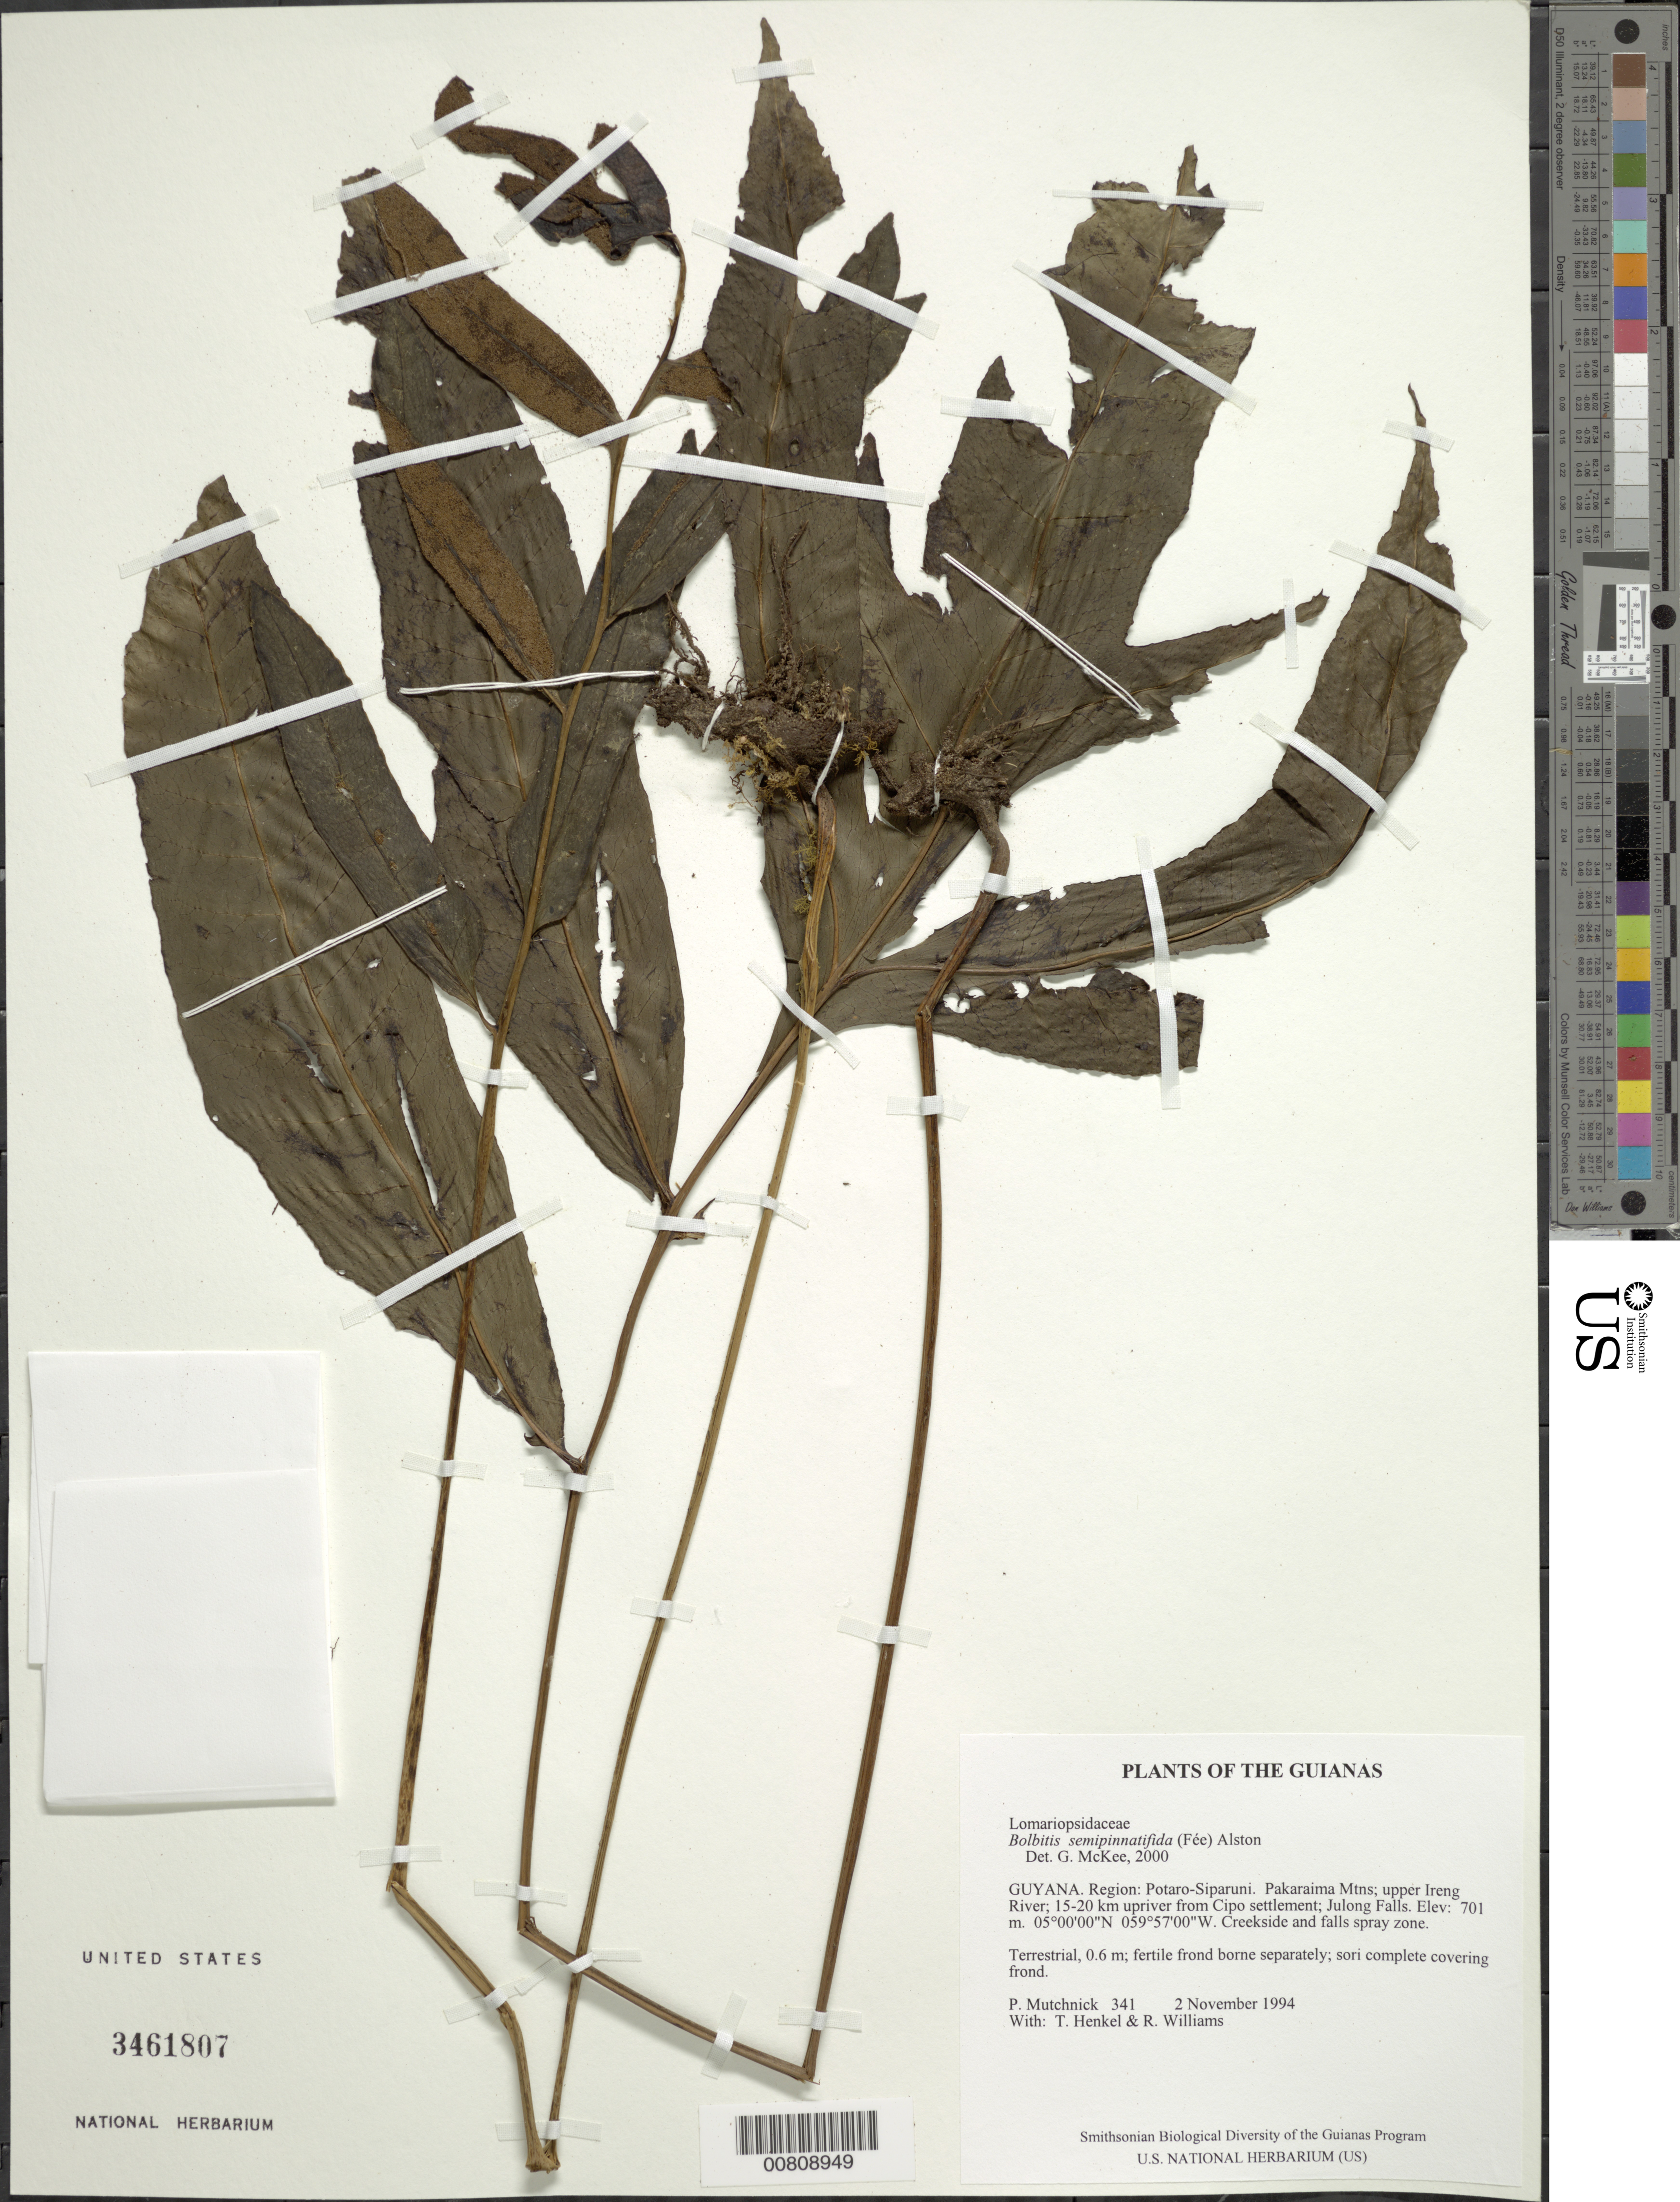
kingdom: Plantae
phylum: Tracheophyta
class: Polypodiopsida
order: Polypodiales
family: Dryopteridaceae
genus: Bolbitis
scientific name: Bolbitis semipinnatifida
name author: (Fée) Alston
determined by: McKee, G. S., (US), NMNH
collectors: P. Mutchnick, T. Henkel & R. Williams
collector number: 341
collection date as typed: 2 November 1994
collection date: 1994-11-02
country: Guyana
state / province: Potaro-Siparuni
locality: Pakaraima Mtns; upper Ireng River; 15-20 km upriver from Cipo settlement; Julong Falls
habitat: Creekside and falls spray zone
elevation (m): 701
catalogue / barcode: US 3461807